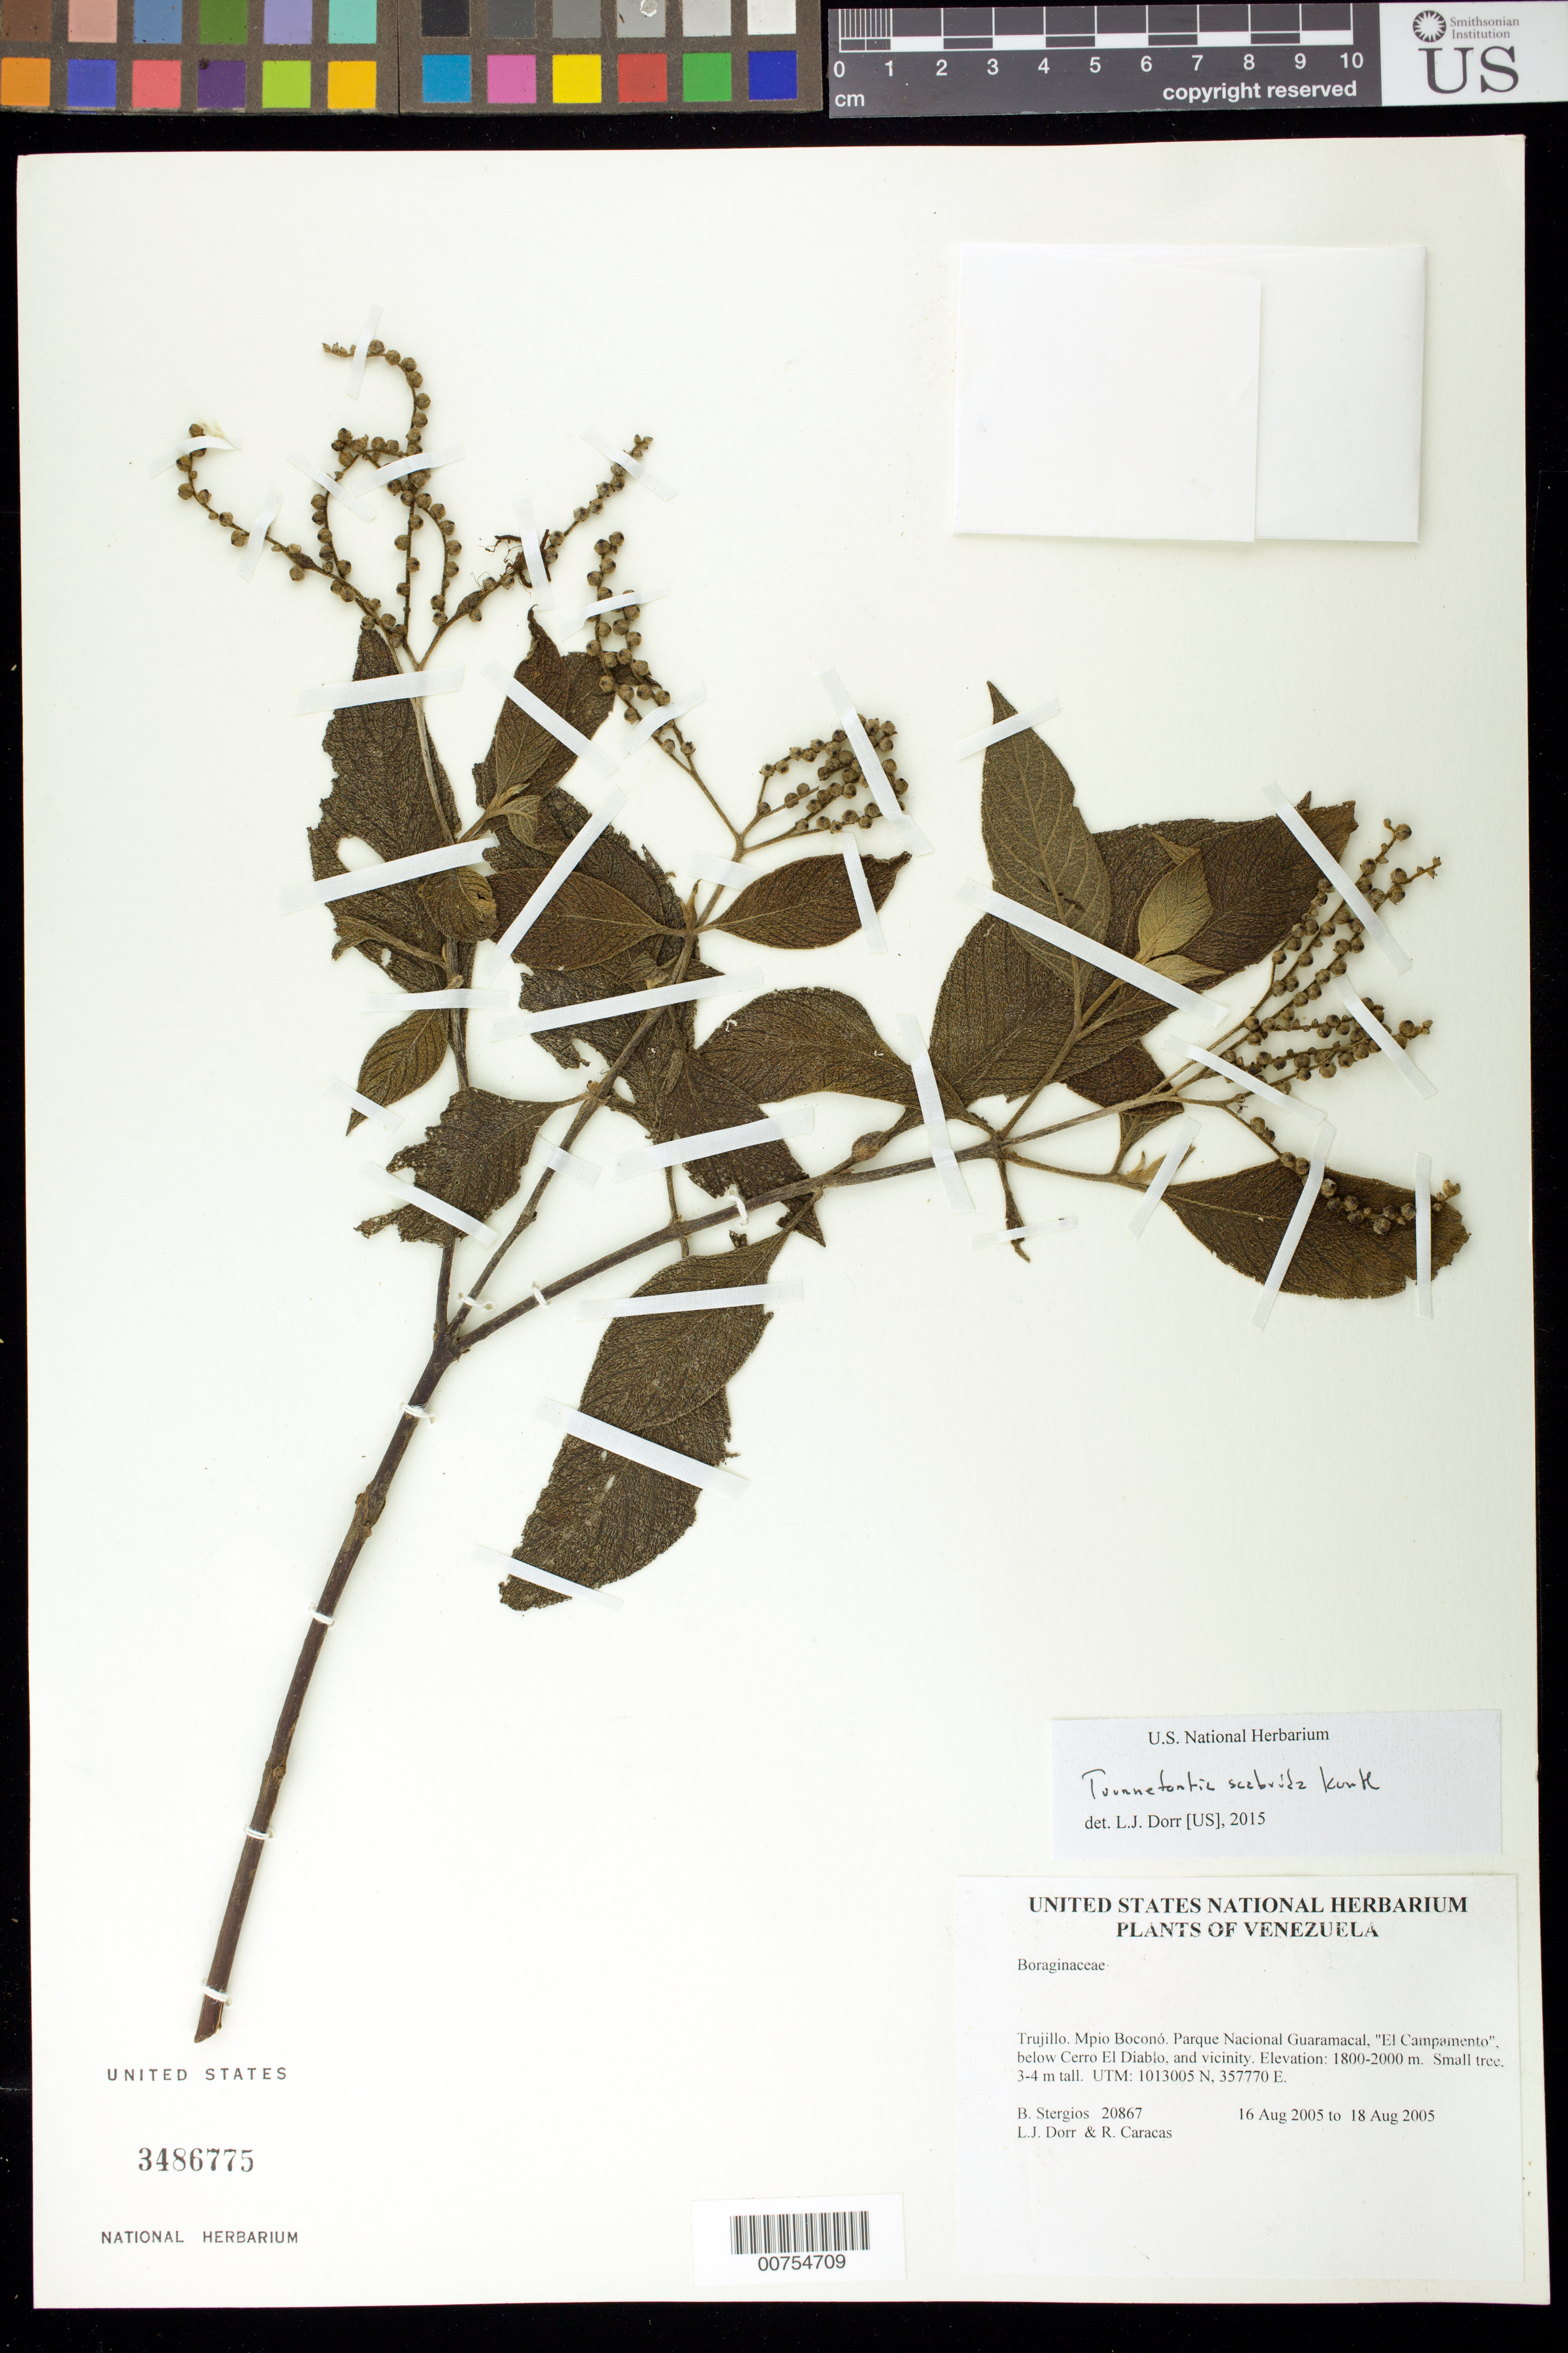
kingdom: Plantae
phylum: Tracheophyta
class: Magnoliopsida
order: Boraginales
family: Heliotropiaceae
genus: Heliotropium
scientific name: Heliotropium scabridum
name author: (Kunth) J.I.M. Melo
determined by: Dorr, Laurence J., Curator (BOT), Smithsonian Institution - National Museum of Natural History (UNITED STATES)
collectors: B. G. Stergios, L. J. Dorr & R. Caracas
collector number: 20867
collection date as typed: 16 Aug 2005 to 18 Aug 2005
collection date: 2005-08-16/2005-08-18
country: Venezuela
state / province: Trujillo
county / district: Boconó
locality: Parque Nacional Guaramacal, "El Campamento", below Cerro El Diablo, and vicinity.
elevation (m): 1800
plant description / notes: PORT, US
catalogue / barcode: US 3486775